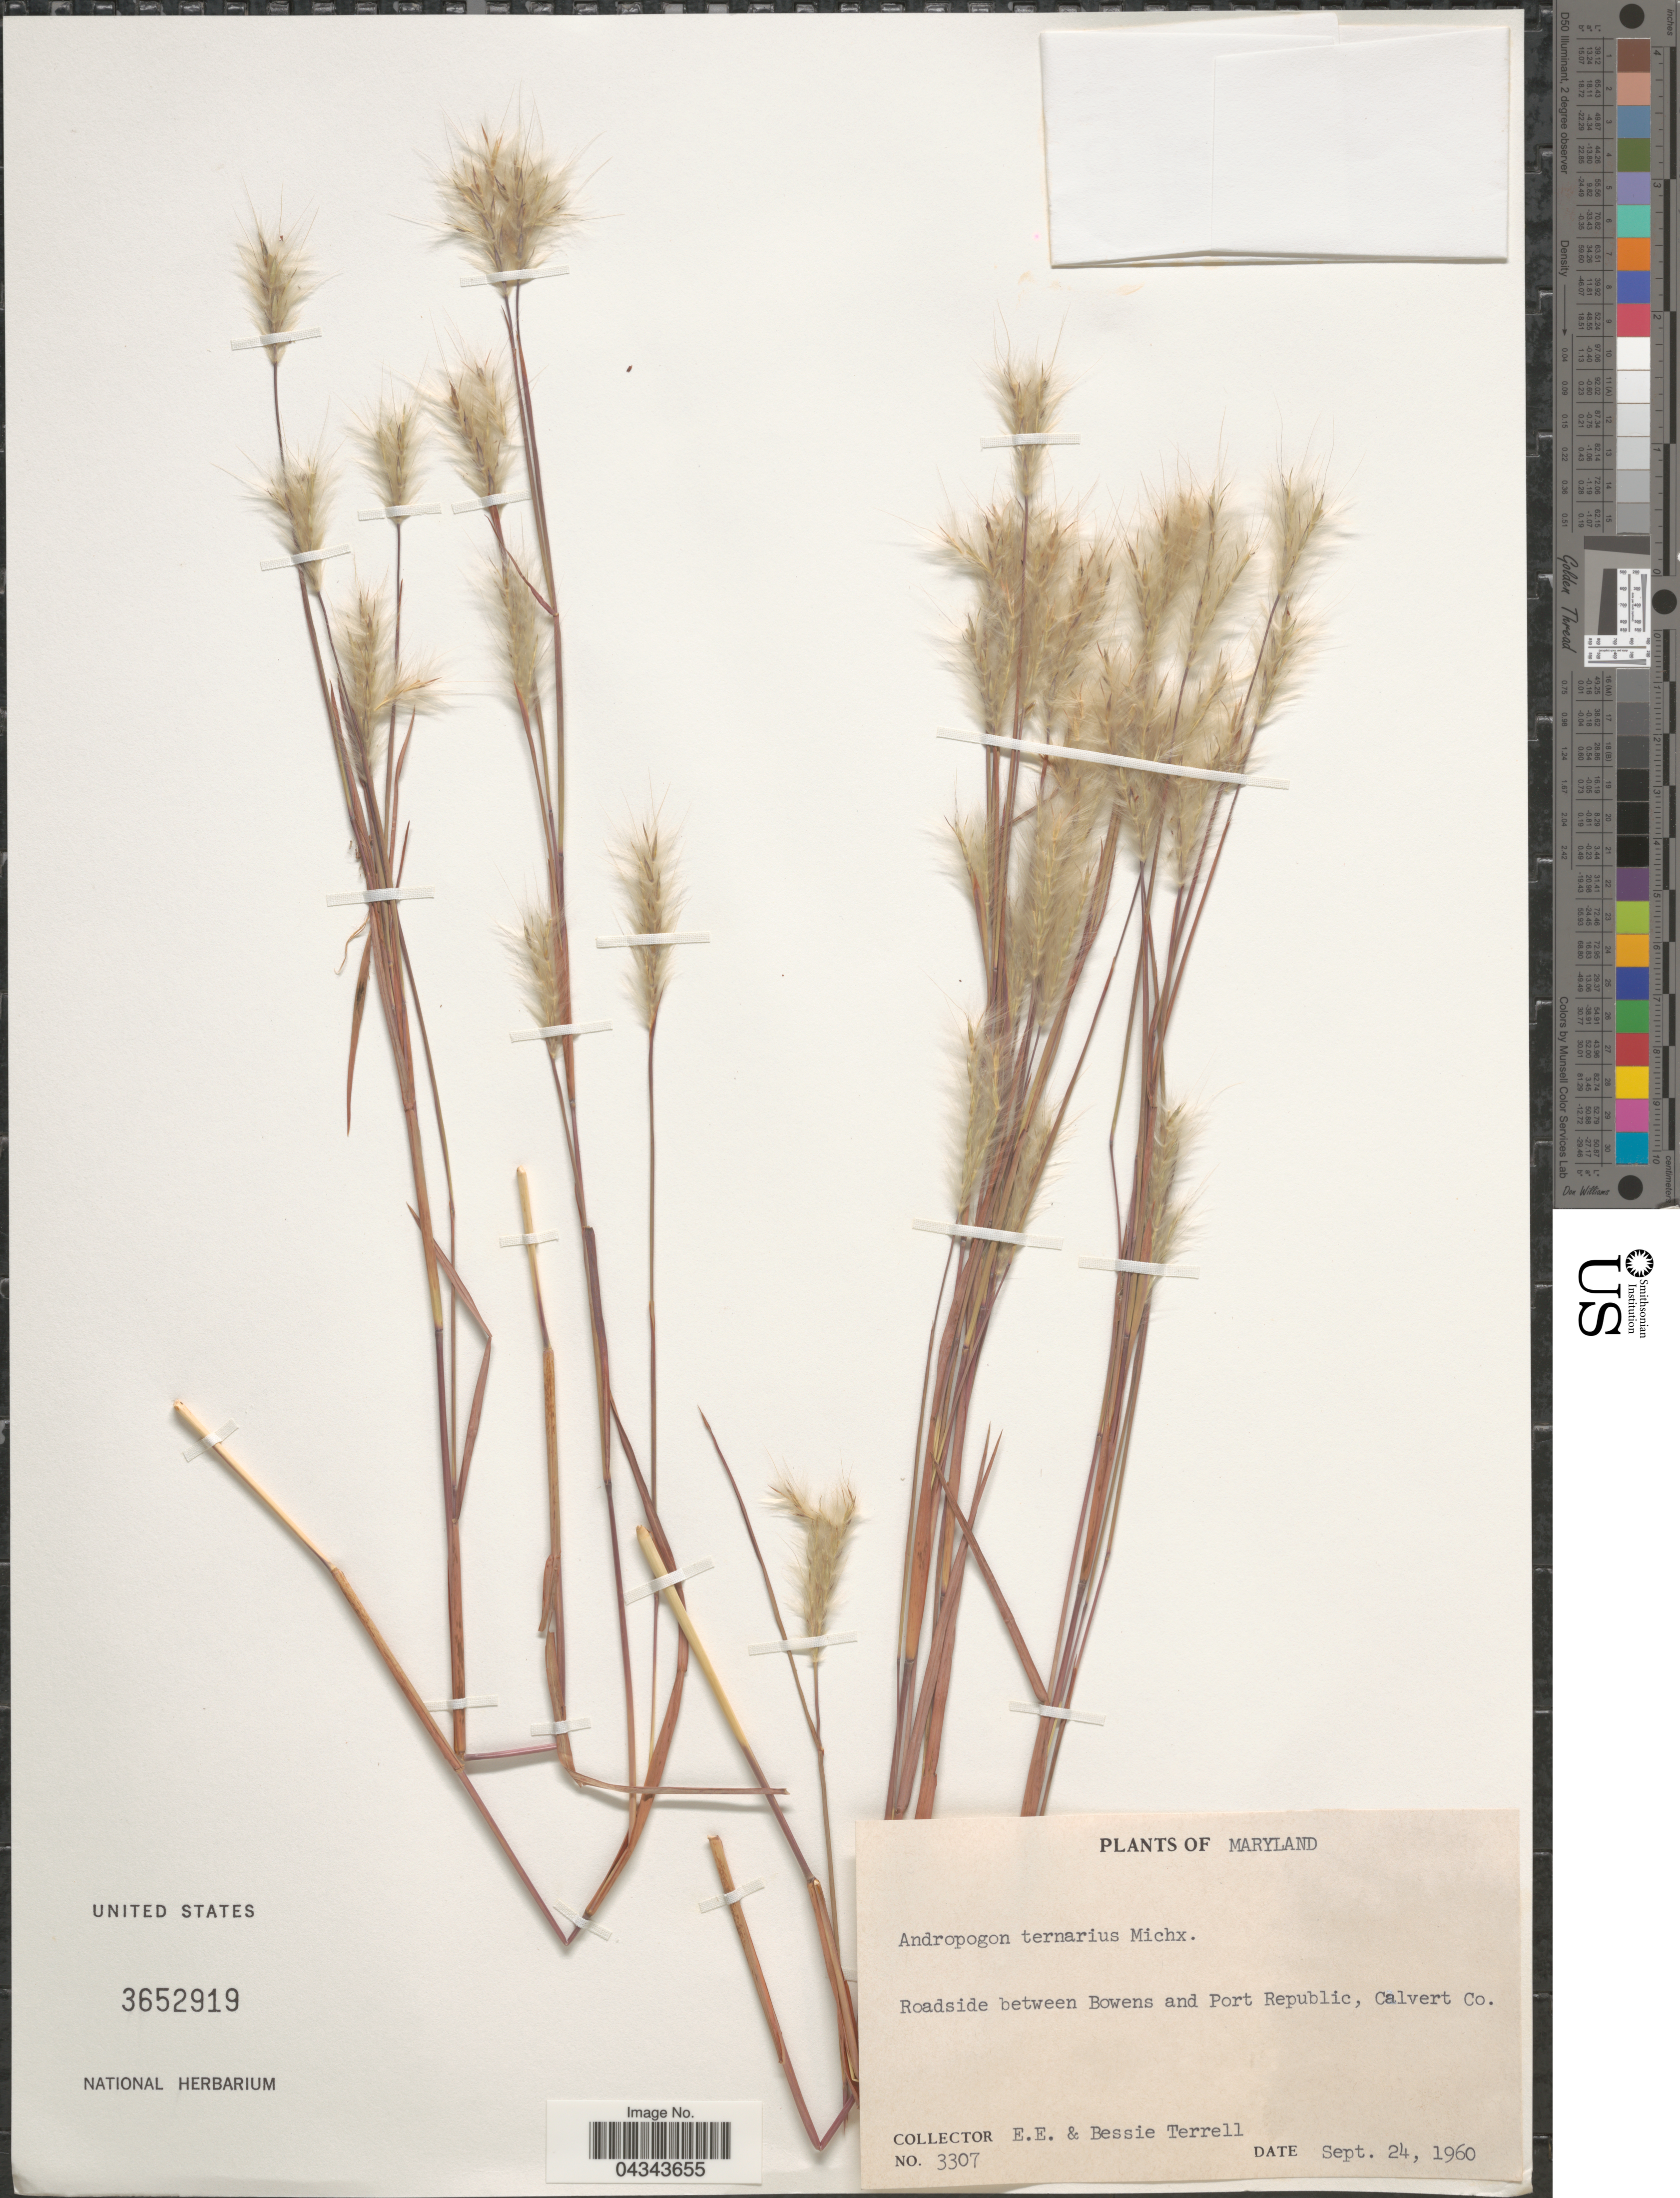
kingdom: Plantae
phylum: Tracheophyta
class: Liliopsida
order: Poales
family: Poaceae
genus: Andropogon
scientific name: Andropogon ternarius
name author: Michx.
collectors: E. E. Terrell & B. Terrell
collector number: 3307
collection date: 1960-09-24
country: United States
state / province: Maryland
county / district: Calvert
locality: Roadside between Bowens and Port Republic, Calvert Co.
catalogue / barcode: US 3652919